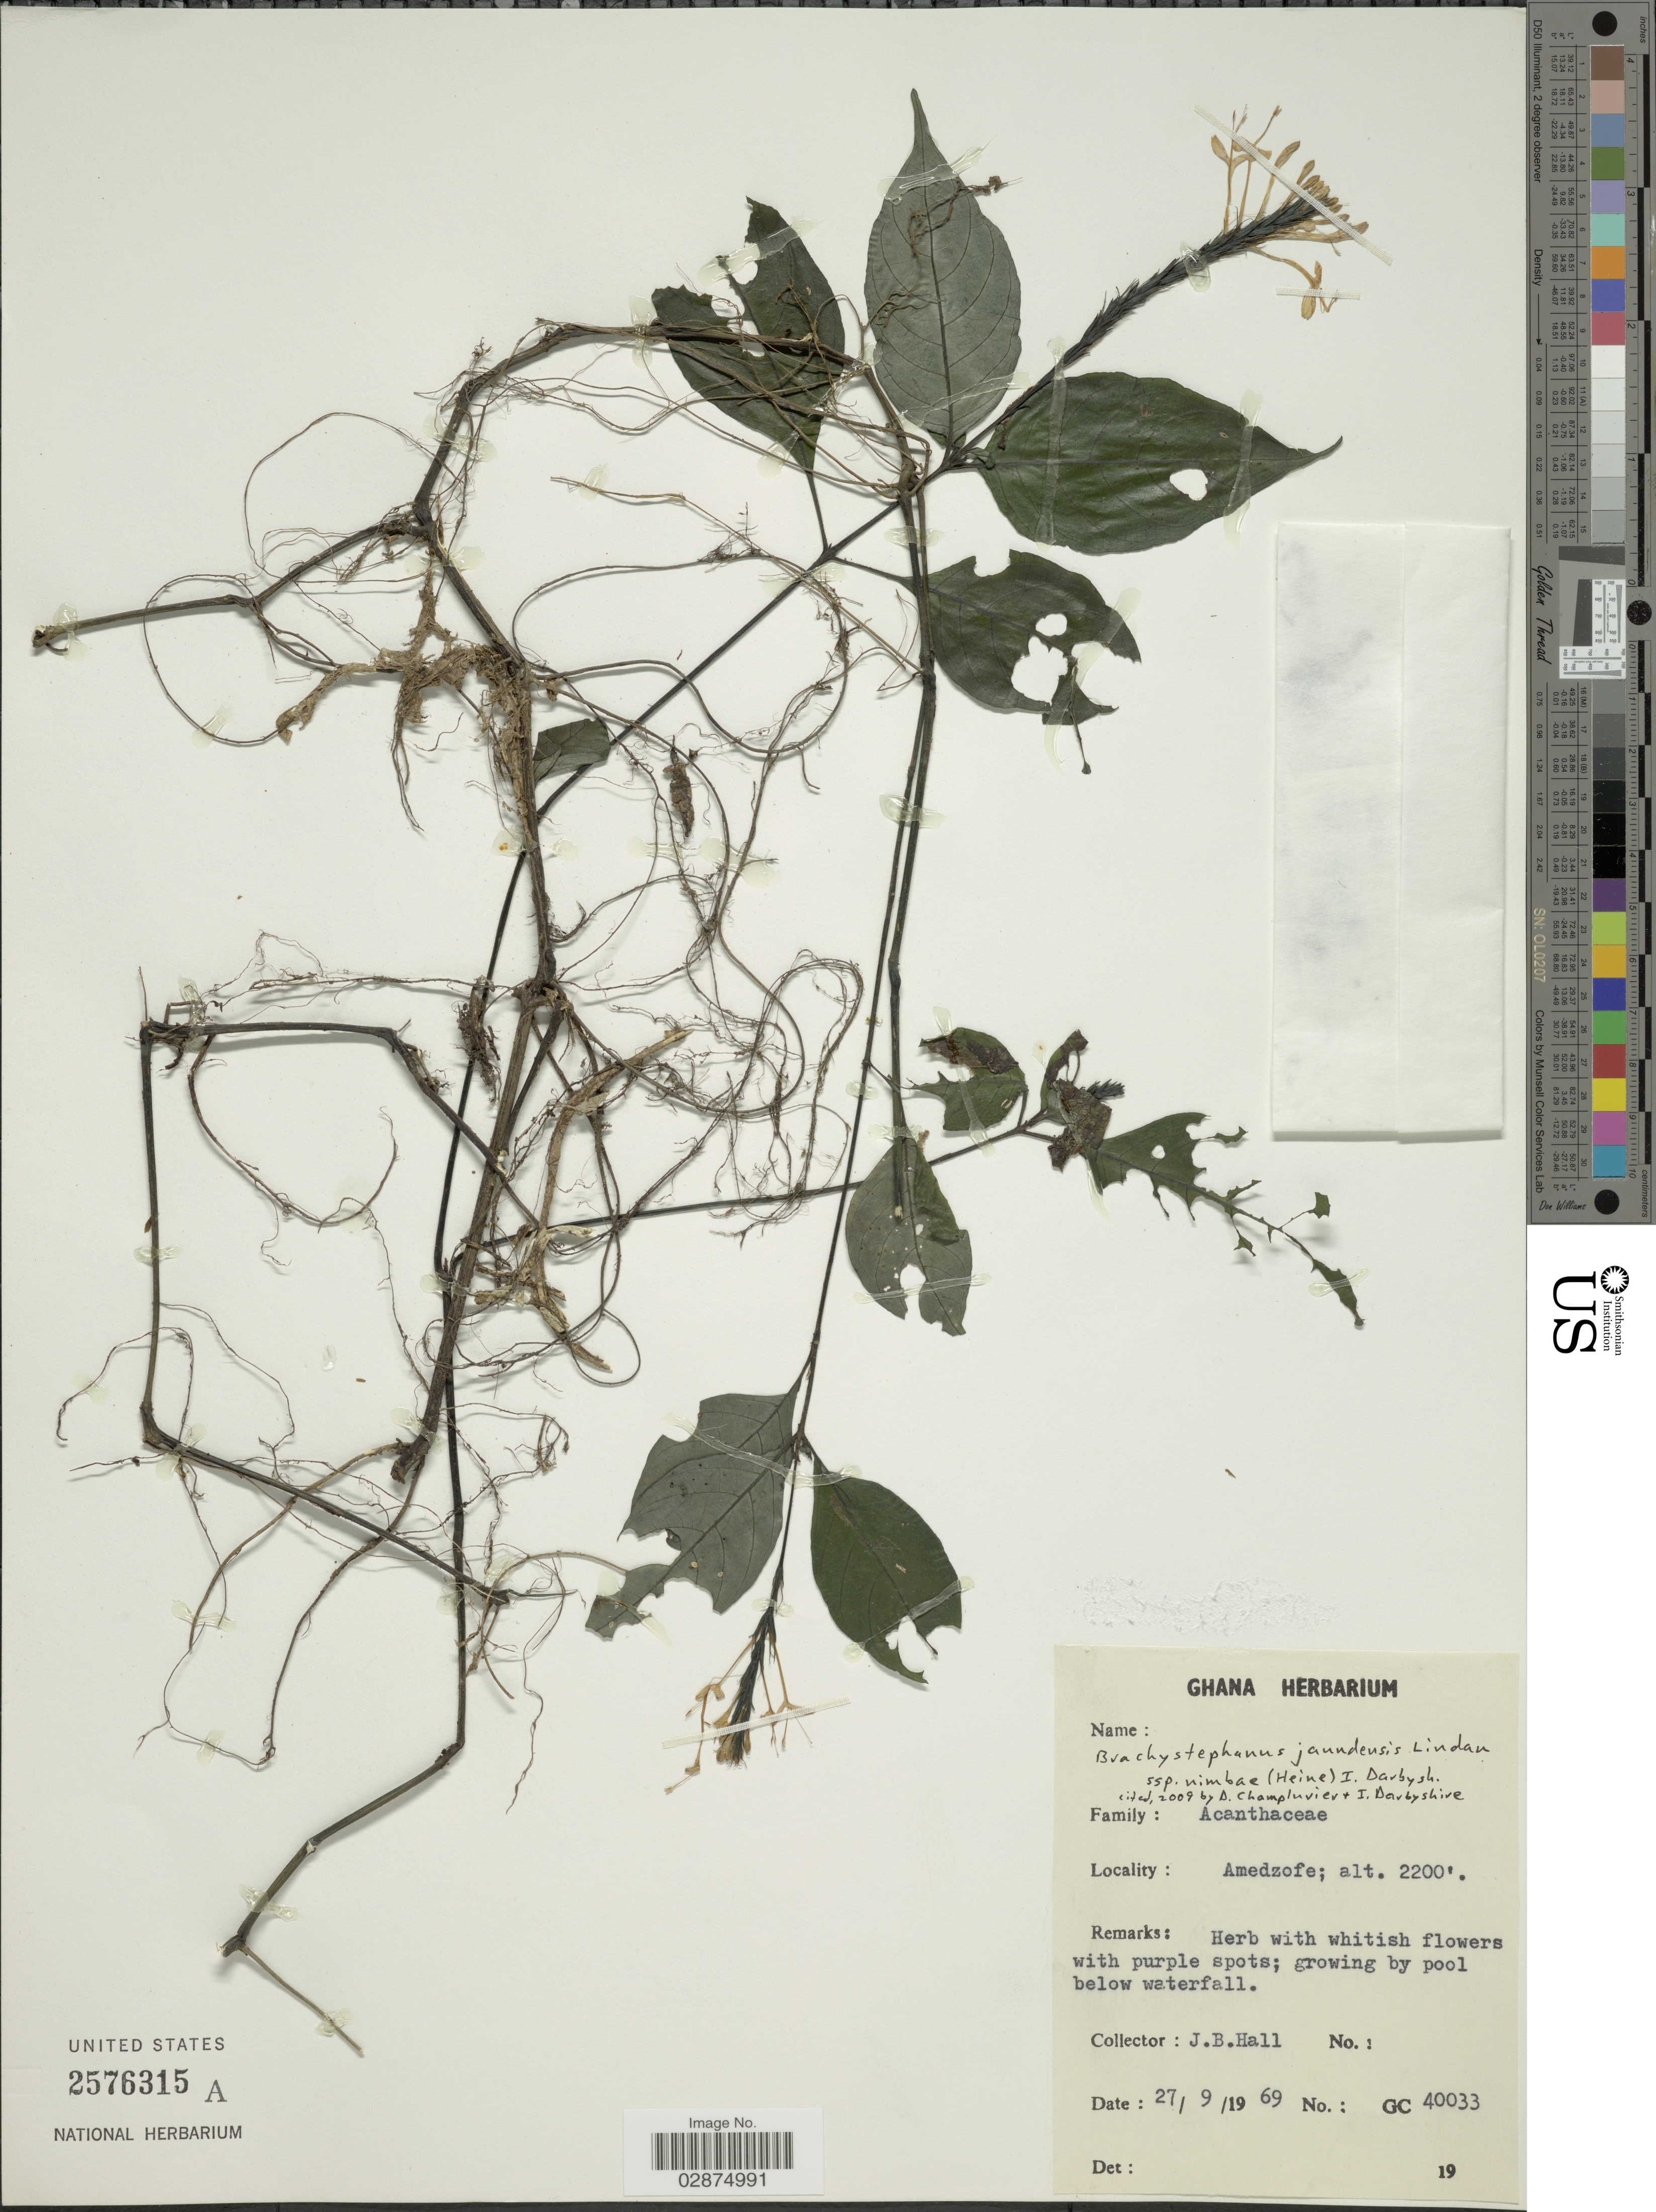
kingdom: Plantae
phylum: Tracheophyta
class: Magnoliopsida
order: Lamiales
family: Acanthaceae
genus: Brachystephanus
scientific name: Brachystephanus jaundensis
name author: Lindau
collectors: J. Hall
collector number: GC40033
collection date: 1969-09-27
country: Ghana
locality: Amedzofe.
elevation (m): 671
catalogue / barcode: US 2576315A